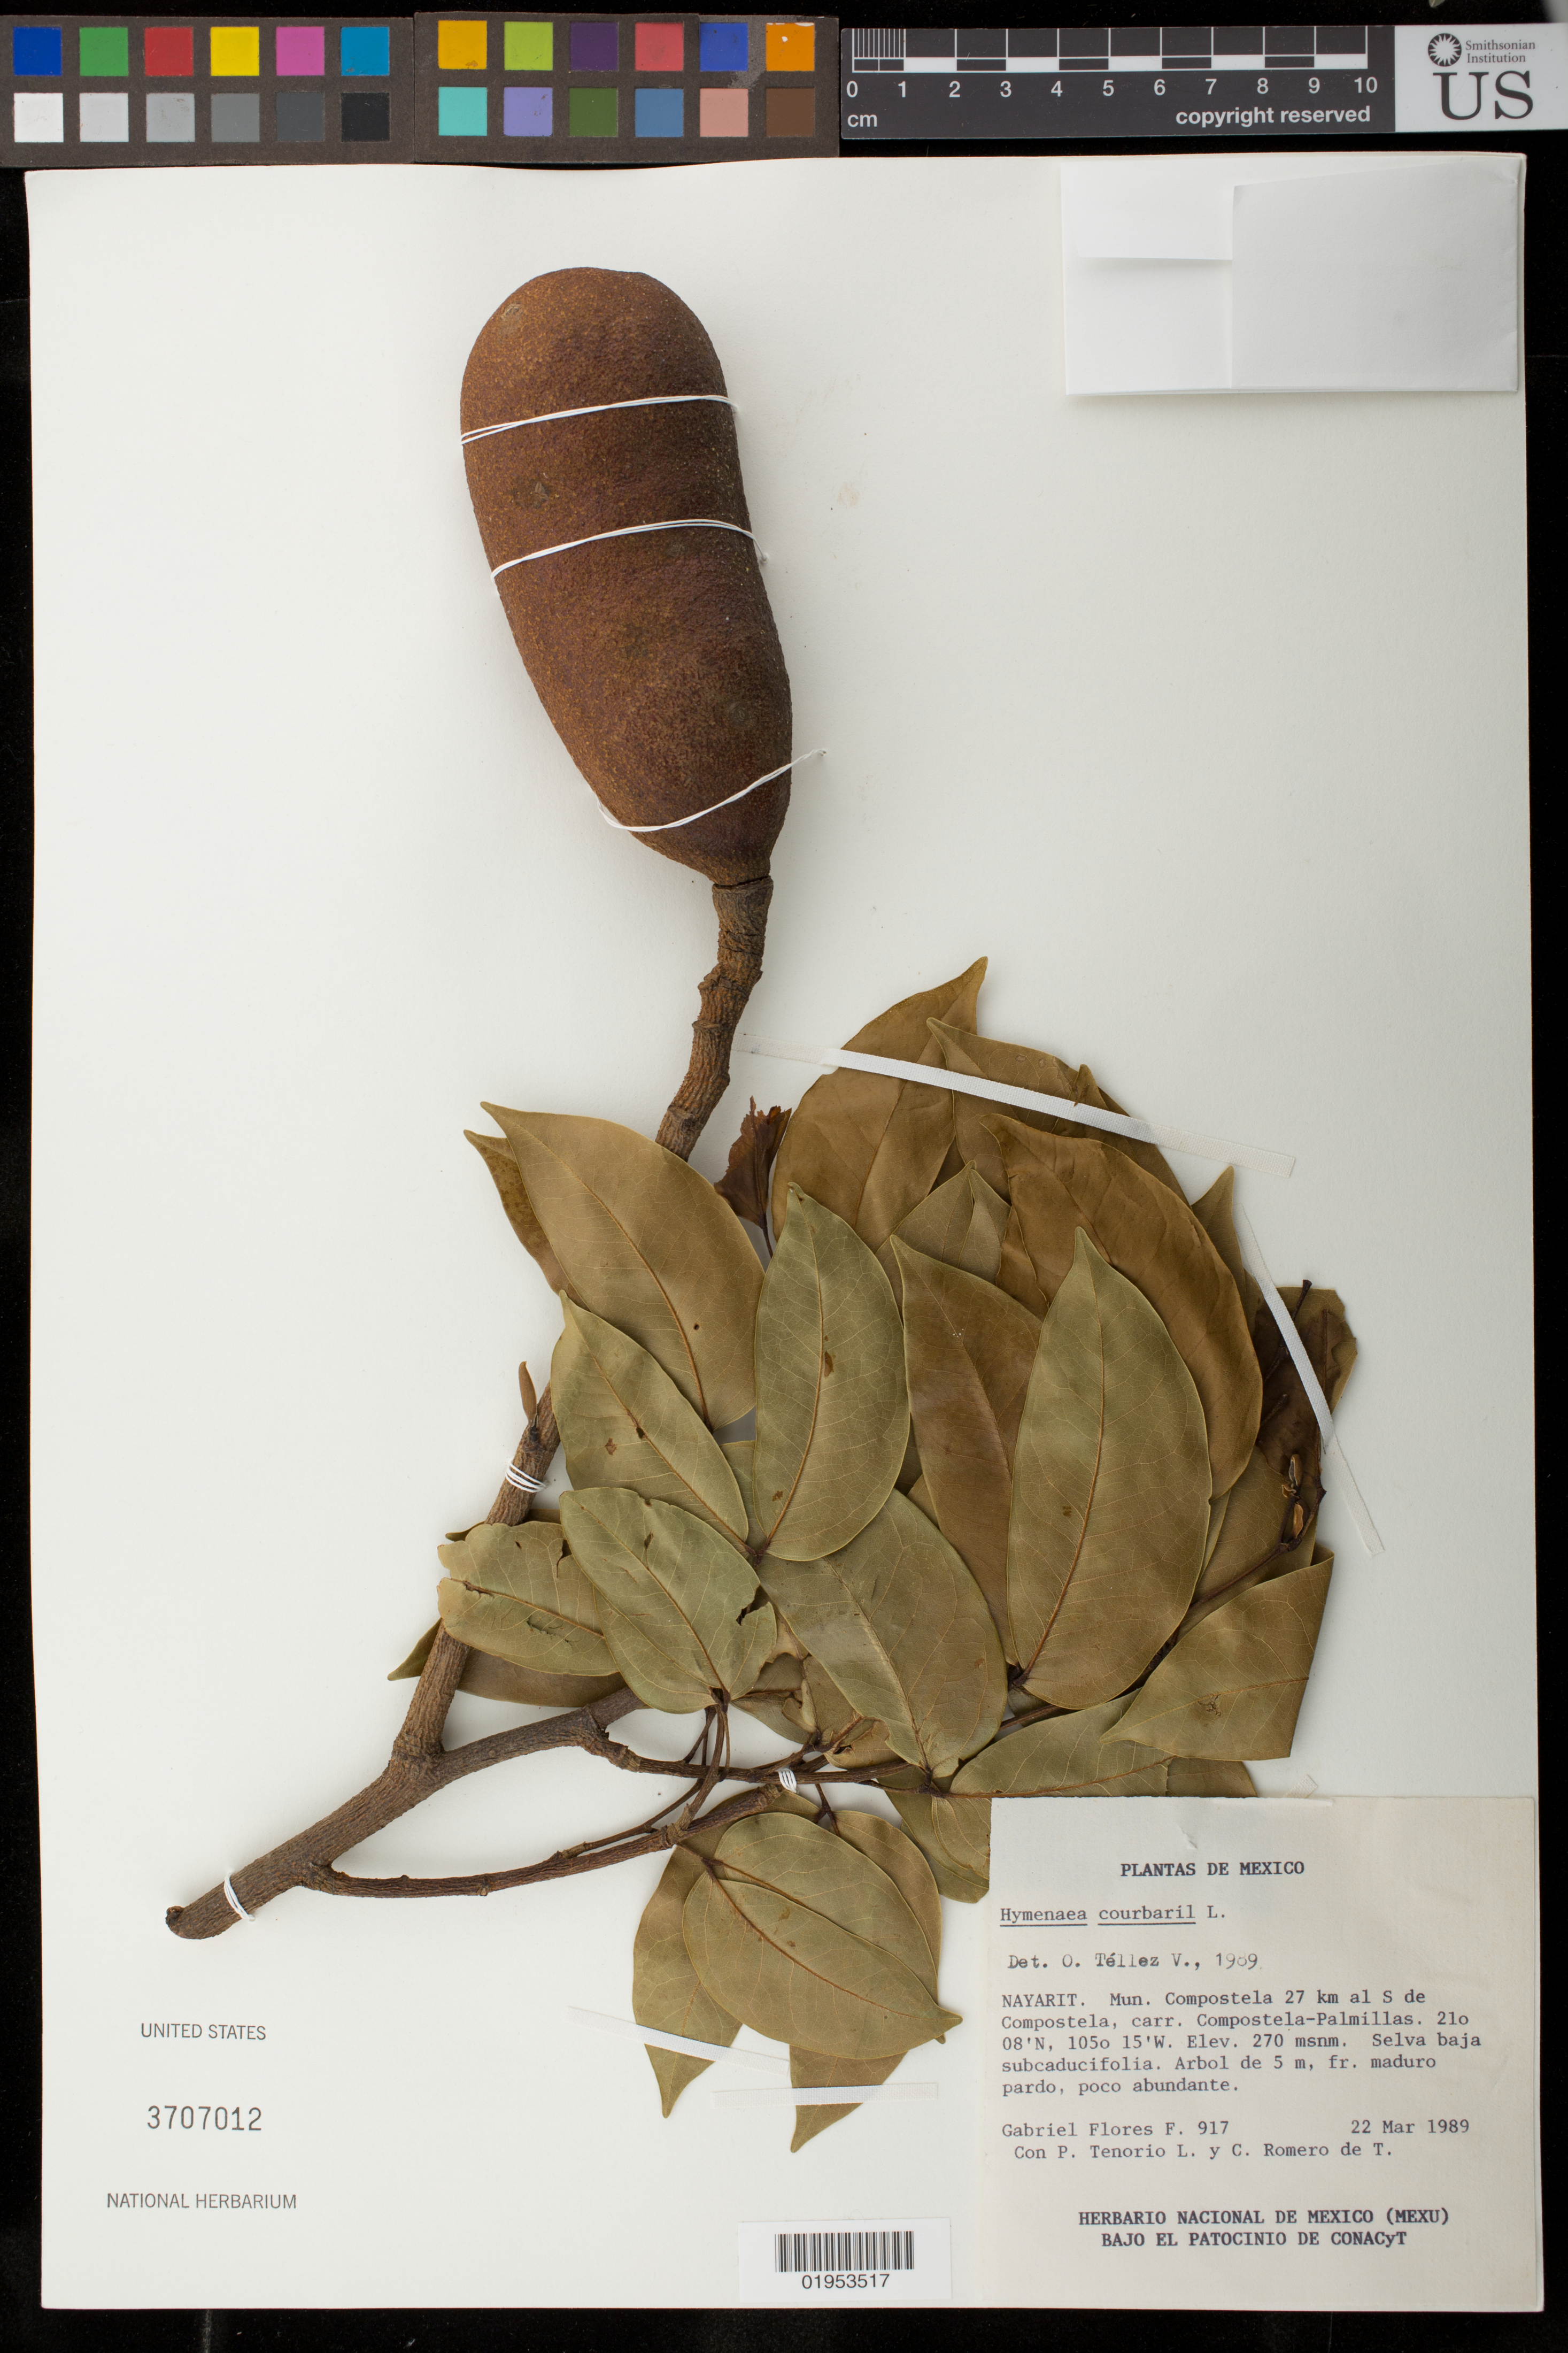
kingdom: Plantae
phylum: Tracheophyta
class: Magnoliopsida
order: Fabales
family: Fabaceae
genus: Hymenaea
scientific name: Hymenaea courbaril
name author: L.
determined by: Téllez V., Oswaldo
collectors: G. Flores F., P. Tenorio L. & C. Romero de T.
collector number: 917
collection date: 1989-03-22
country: Mexico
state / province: Nayarit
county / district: Compostela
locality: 27 km al S de Compostela, carr. Compostela-Palmillas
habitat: Selva baja subcaducifolia.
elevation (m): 270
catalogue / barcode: US 3707012